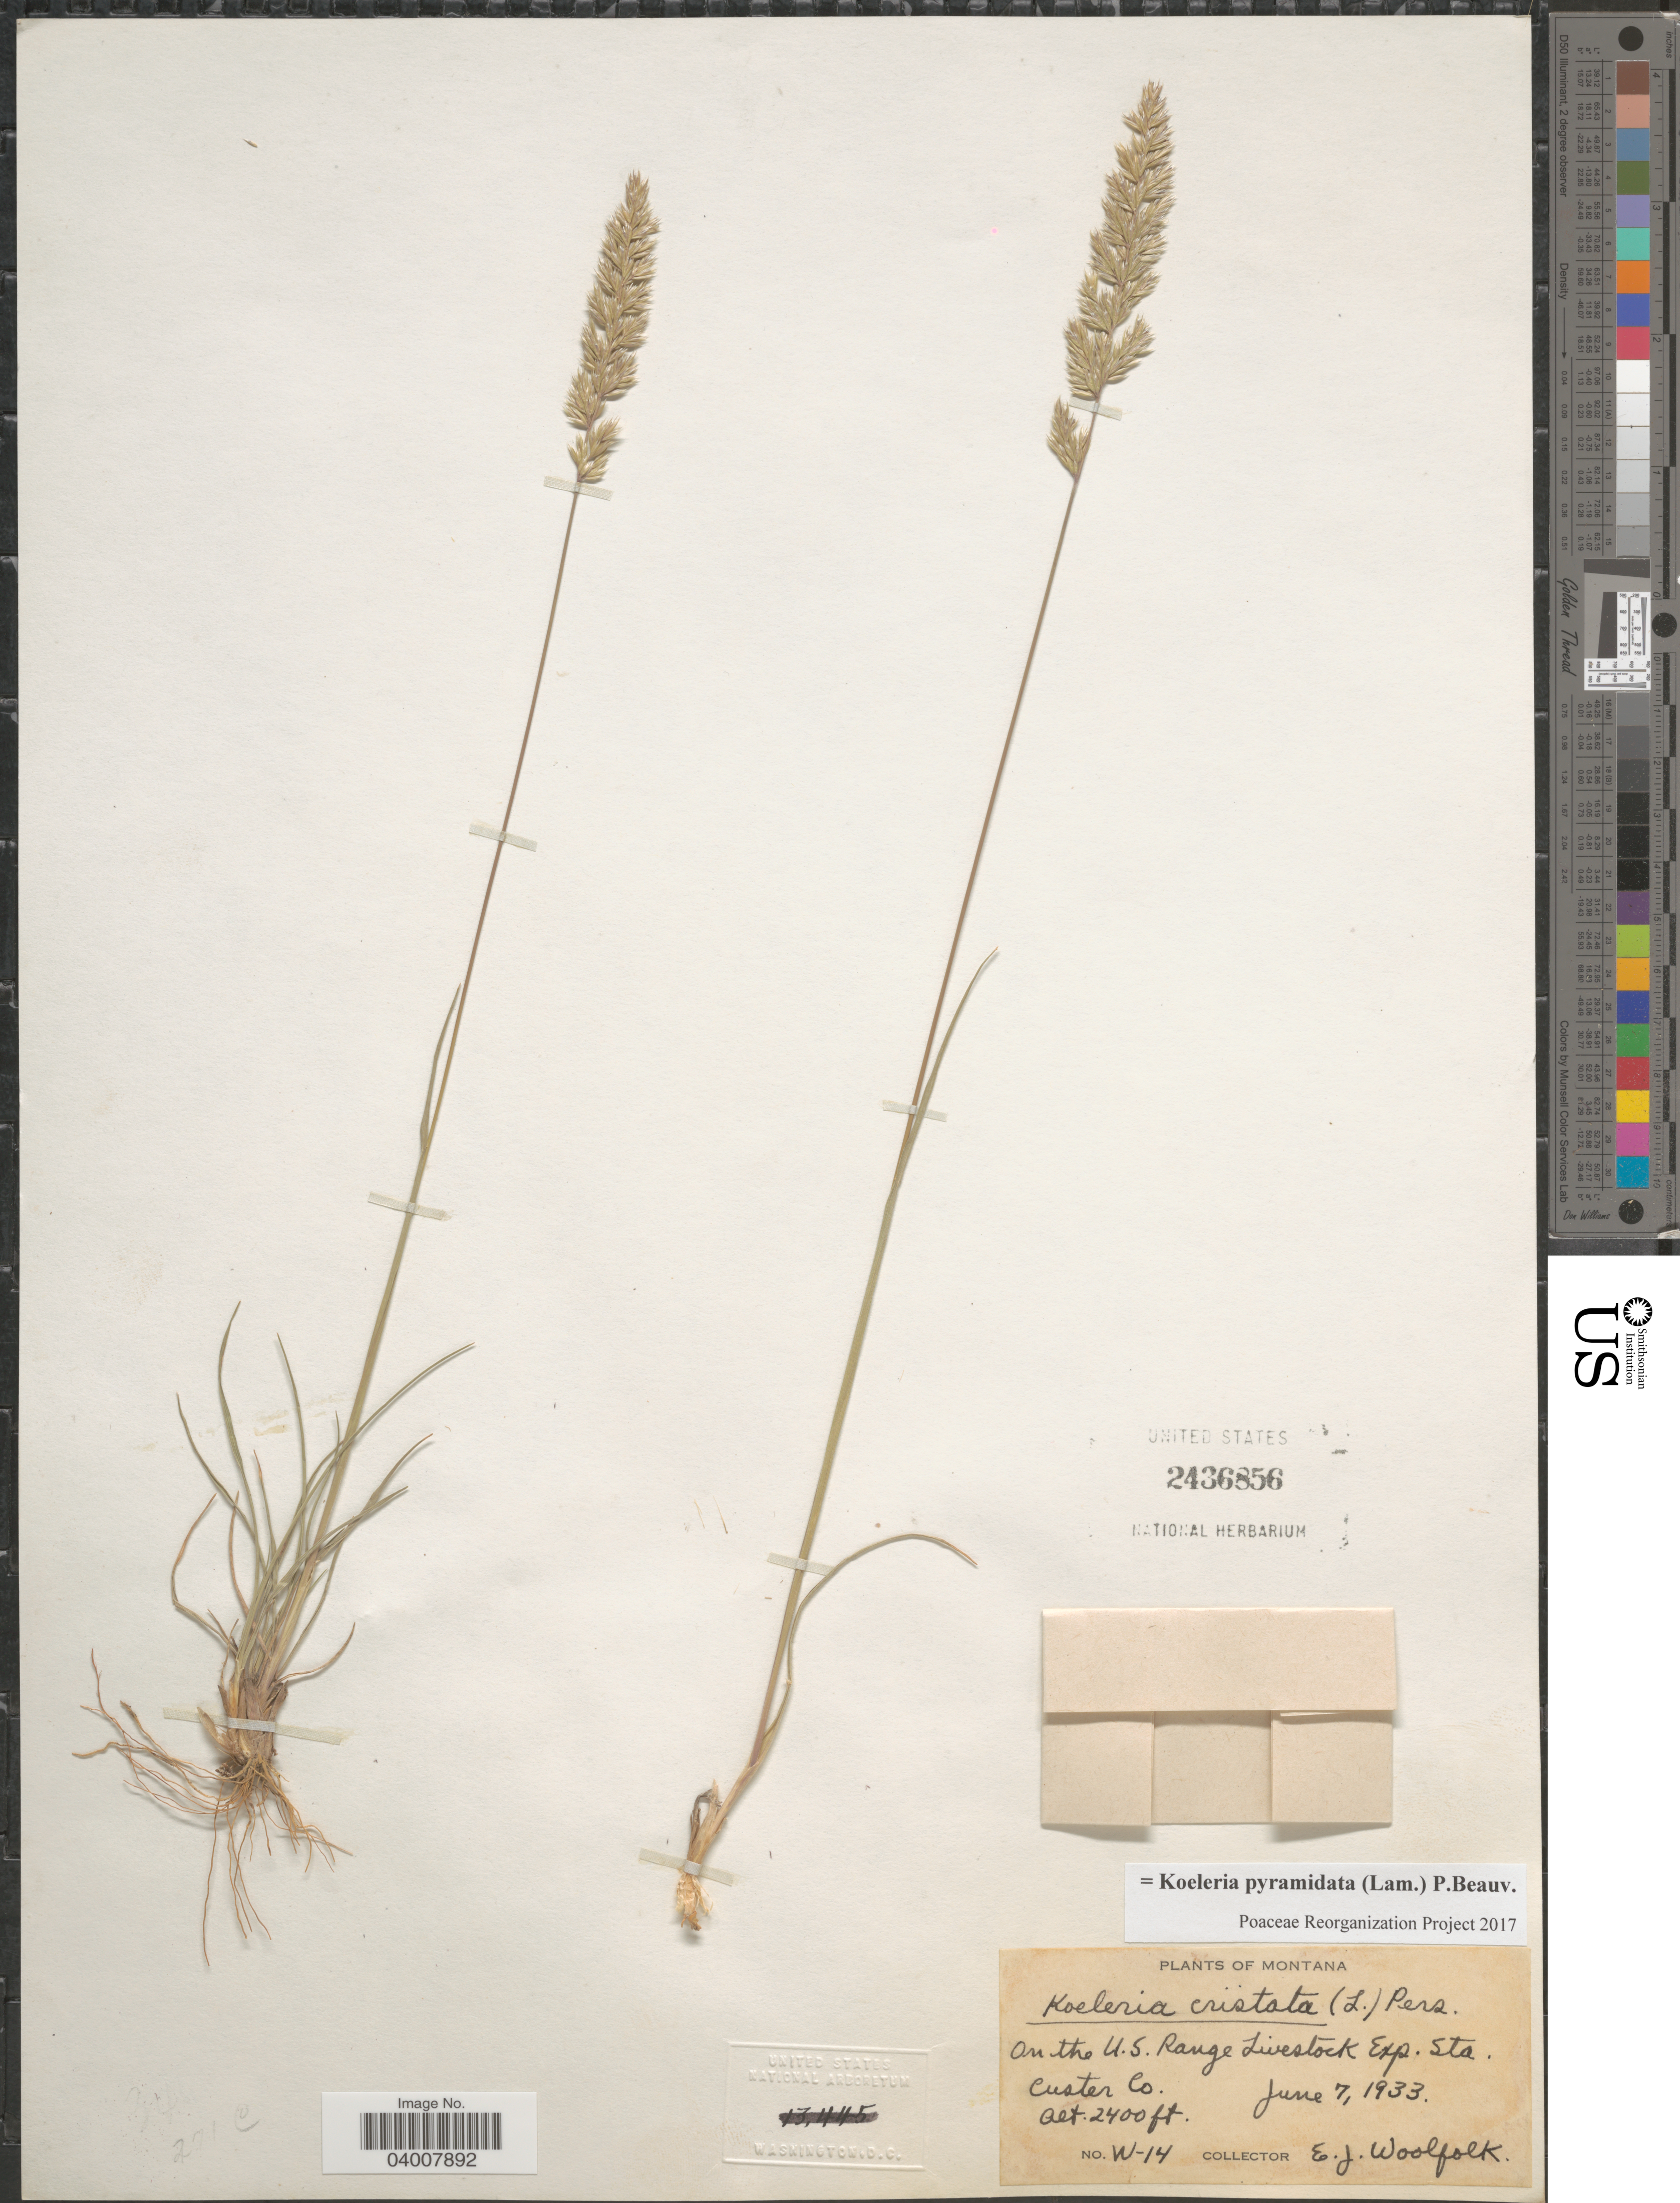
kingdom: Plantae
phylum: Tracheophyta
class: Liliopsida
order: Poales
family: Poaceae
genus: Koeleria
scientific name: Koeleria pyramidata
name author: (Lam.) P. Beauv.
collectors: E. Woolfolk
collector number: W-14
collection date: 1933-06-07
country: United States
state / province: Montana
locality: On the U.S. Range Livestock Exp. Sta. Custer Co.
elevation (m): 732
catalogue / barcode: US 2436856